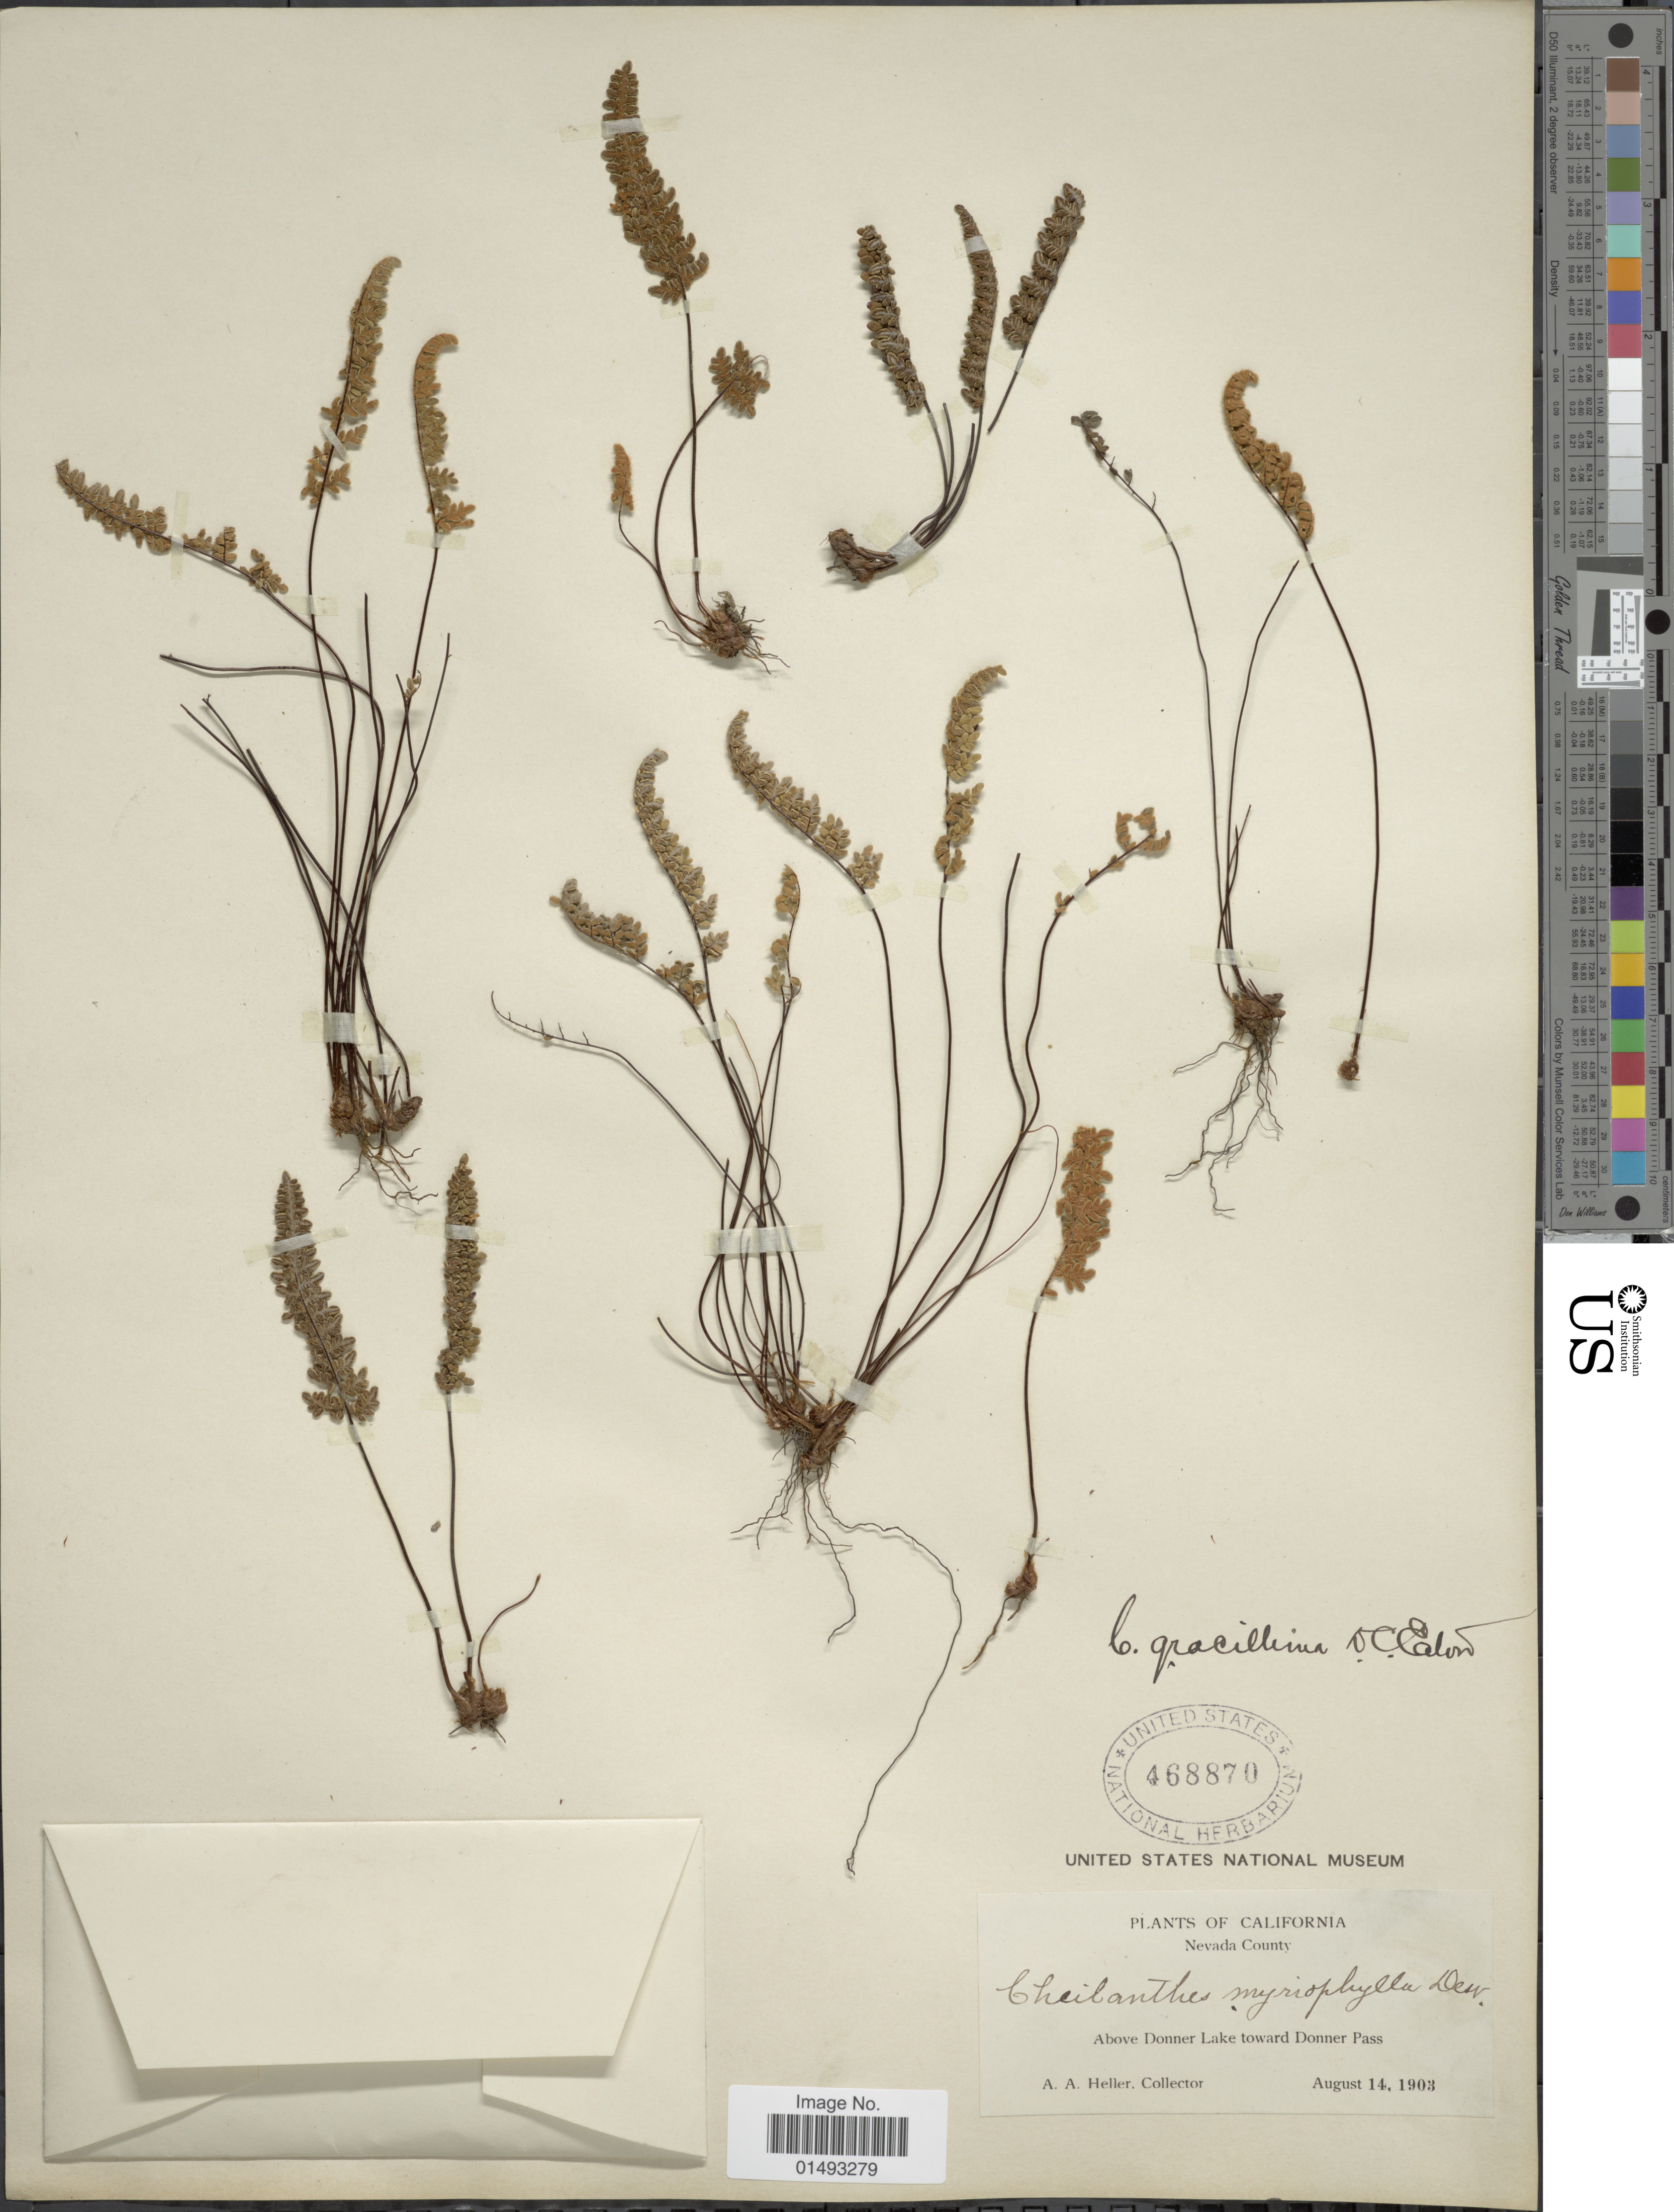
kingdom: Plantae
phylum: Tracheophyta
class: Polypodiopsida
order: Polypodiales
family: Pteridaceae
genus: Myriopteris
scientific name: Myriopteris gracillima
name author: (D.C. Eaton) J. Sm.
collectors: A. A. Heller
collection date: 1903-08-14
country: United States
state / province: Nevada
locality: California, Above Donner Lake toward Donner Pass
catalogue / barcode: US 468870